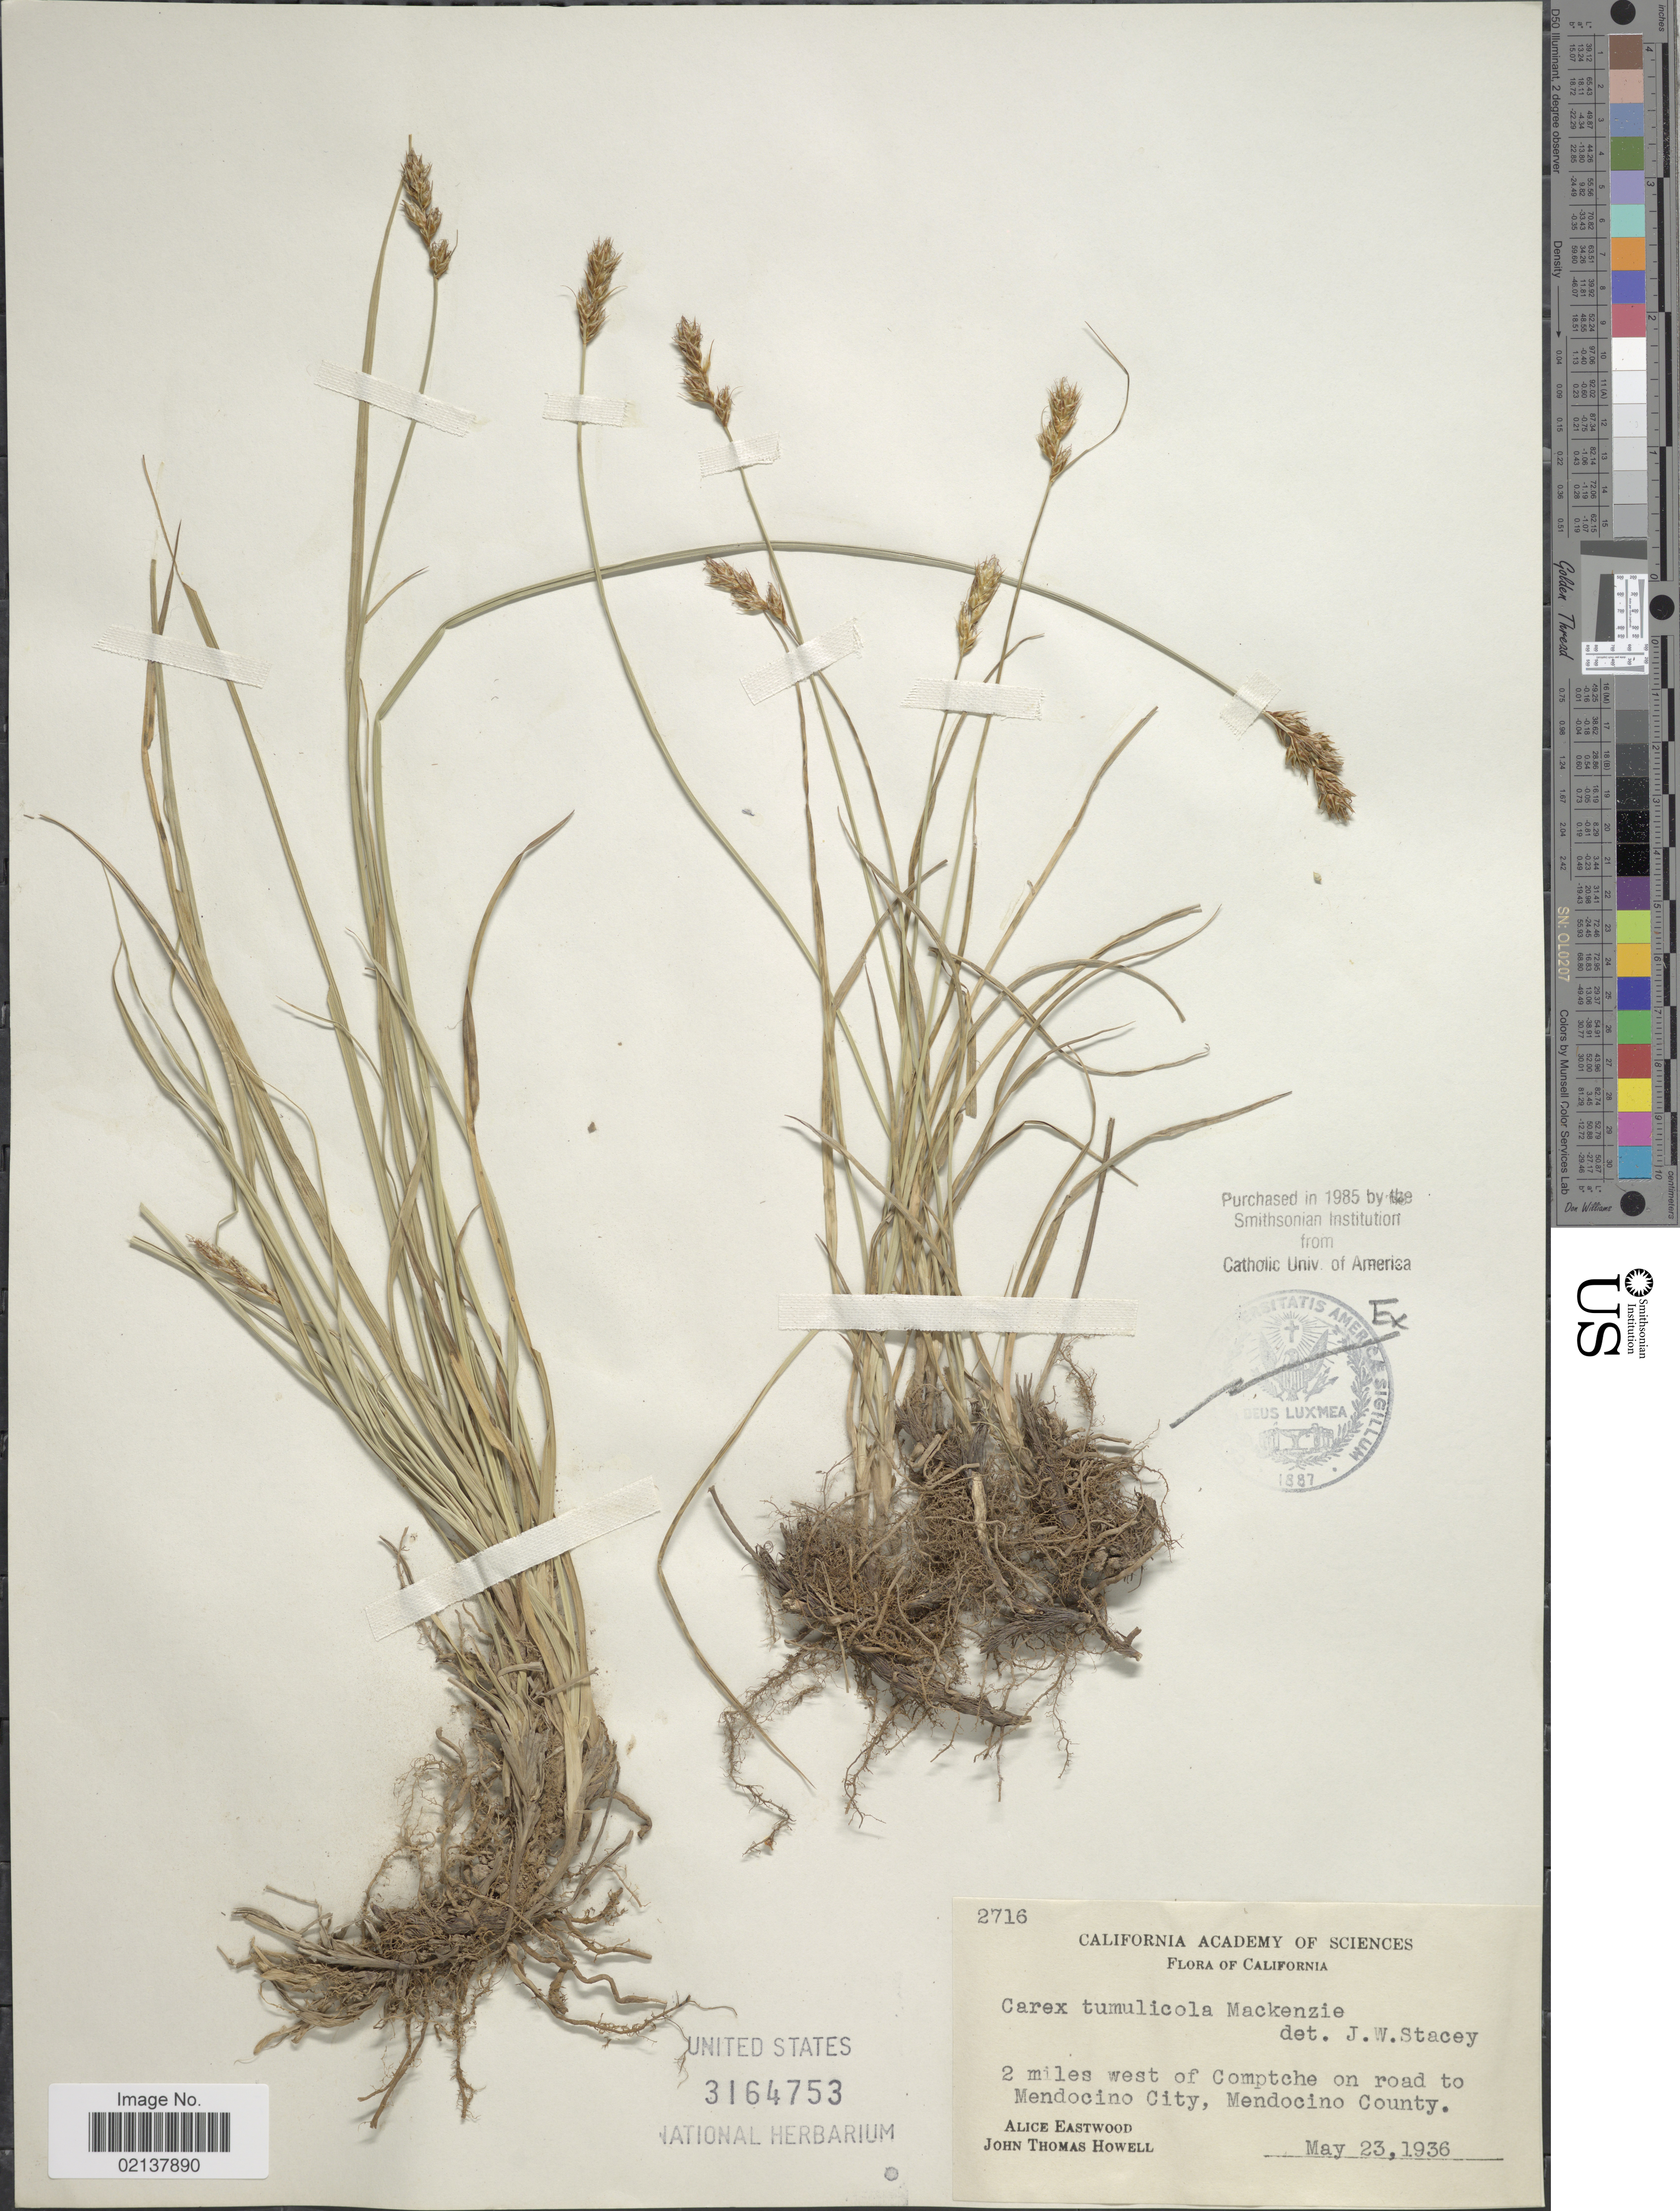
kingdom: Plantae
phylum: Tracheophyta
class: Liliopsida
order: Poales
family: Cyperaceae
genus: Carex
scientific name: Carex tumulicola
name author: Mack.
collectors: A. Eastwood & J. T. Howell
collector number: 2716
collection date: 1936-05-23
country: United States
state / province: California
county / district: Mendocino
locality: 2 miles west of Comptche on road to Mendocino City, Mendocino County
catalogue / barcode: US 3164753